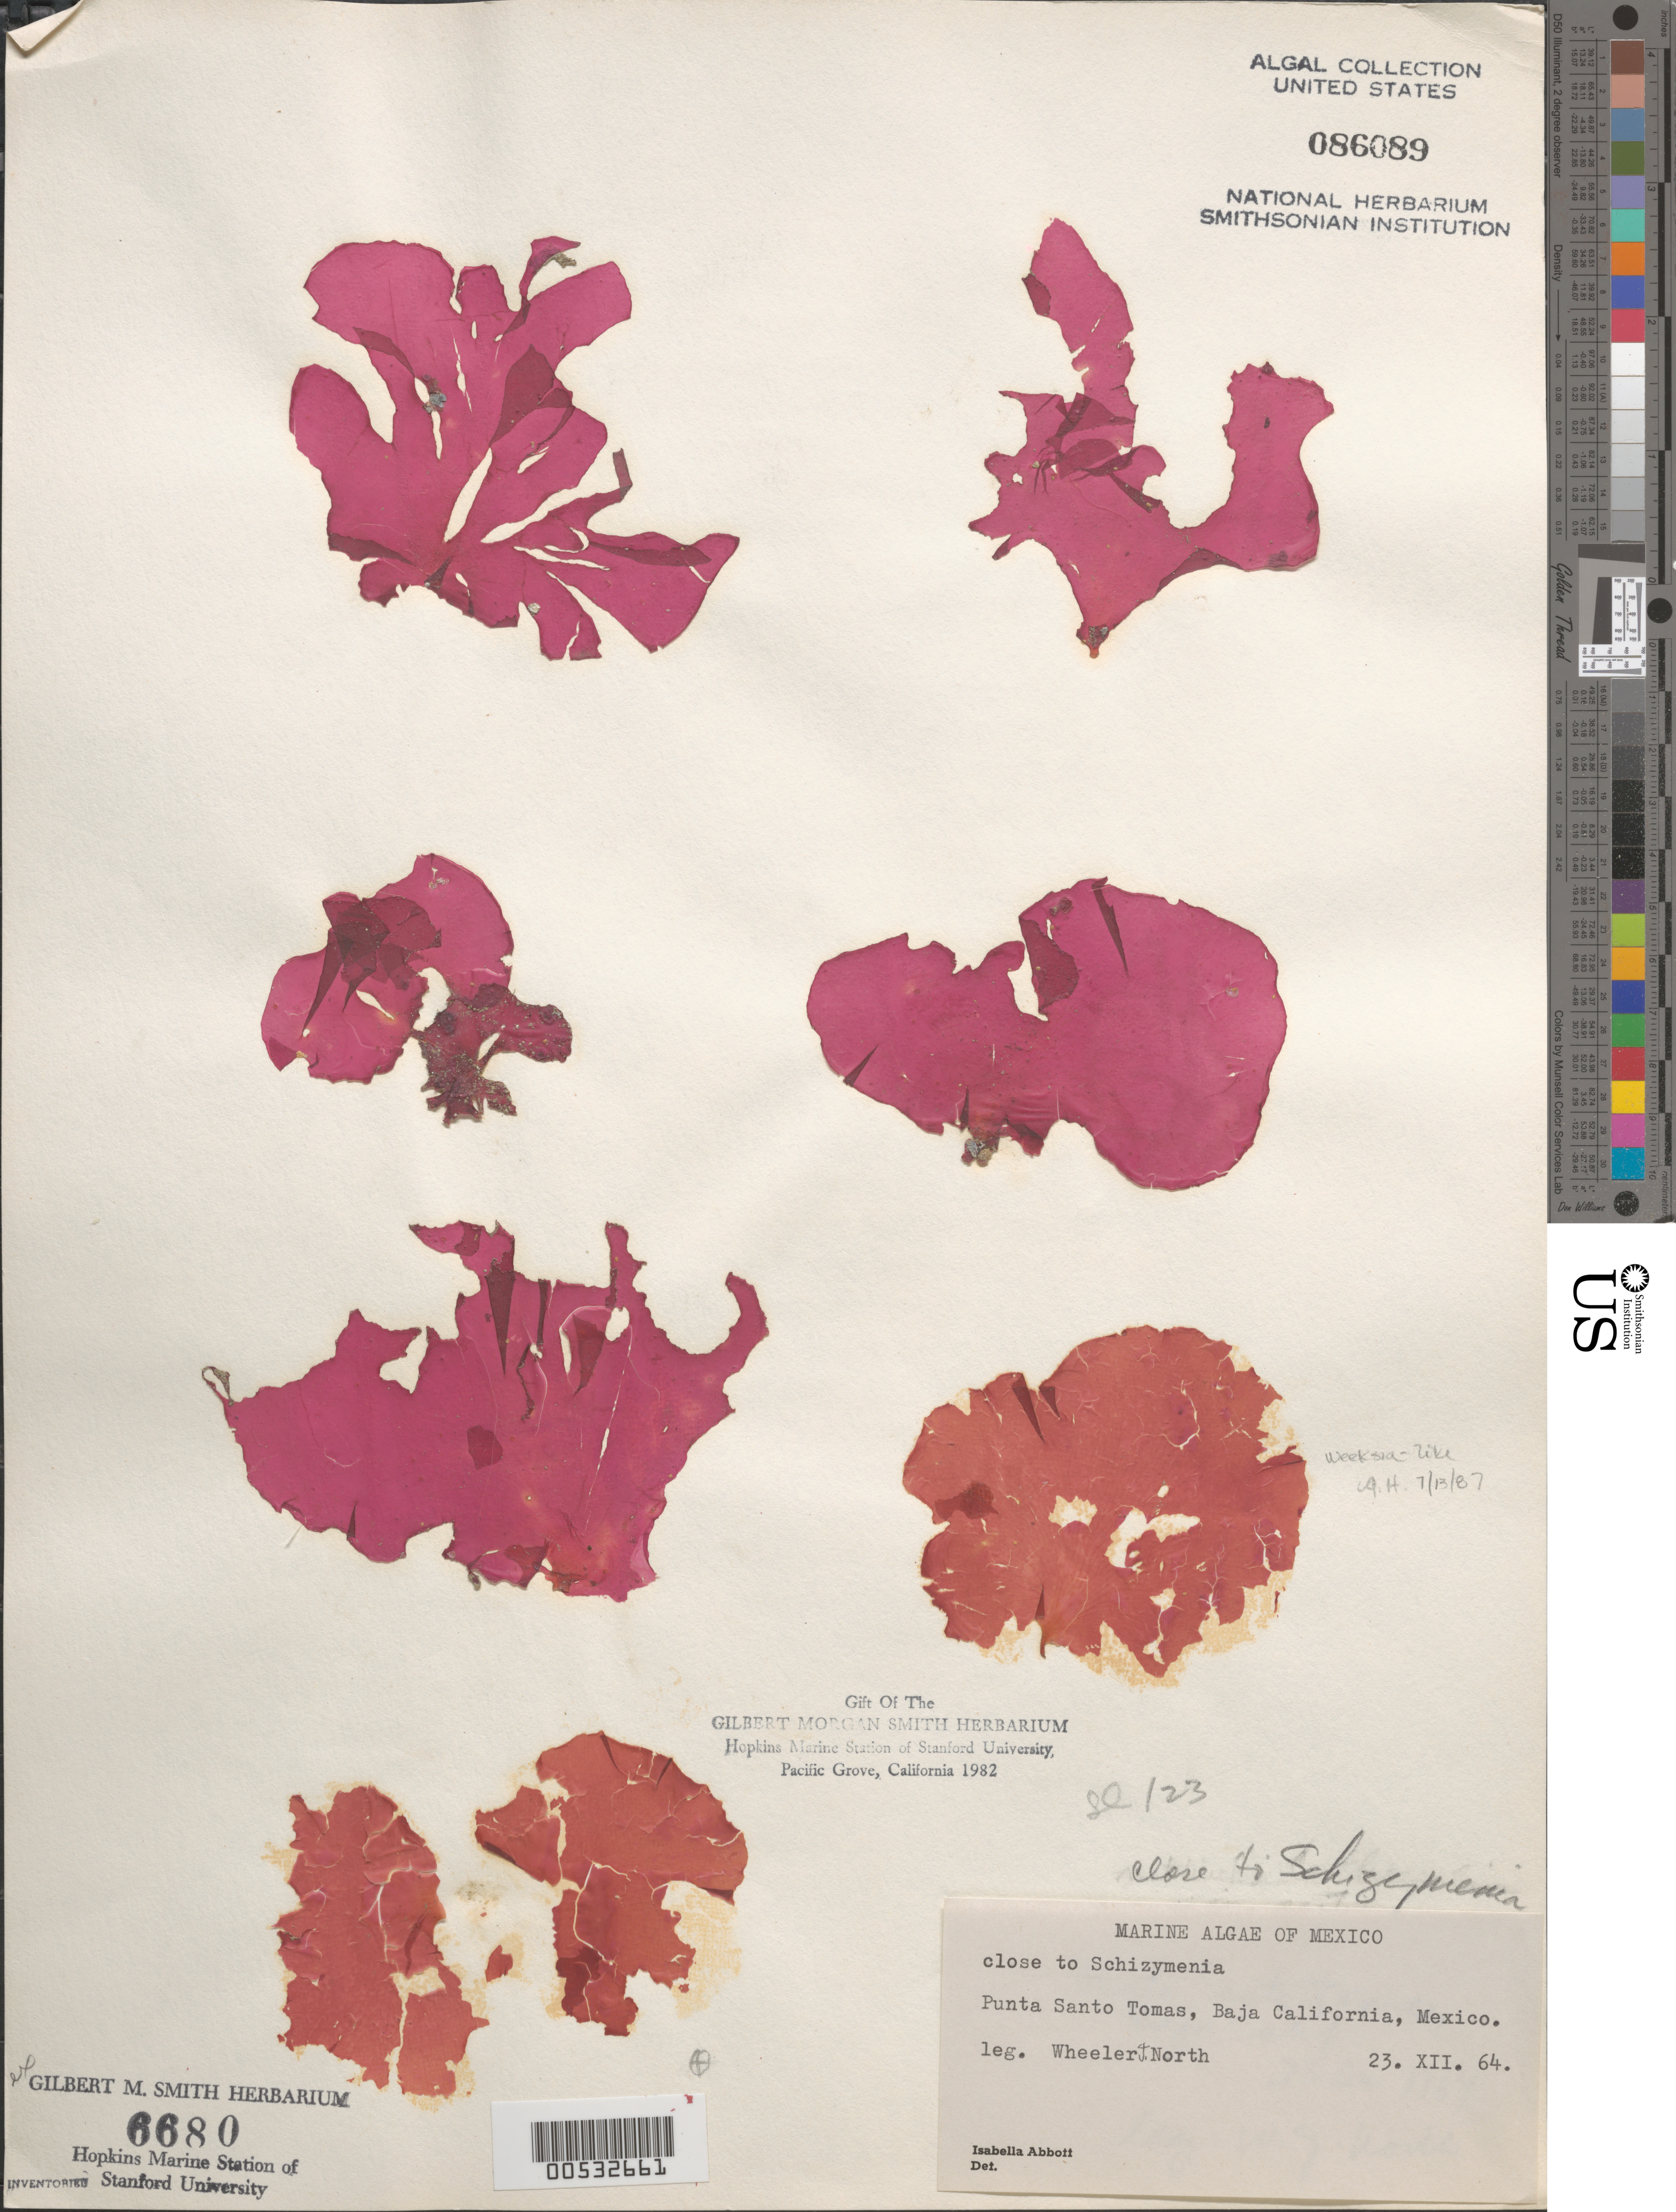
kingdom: Plantae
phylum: Rhodophyta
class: Florideophyceae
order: Nemastomatales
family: Schizymeniaceae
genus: Schizymenia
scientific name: Schizymenia sp.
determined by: Abbott, Isabella A.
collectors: W. North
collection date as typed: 23 Dec 1964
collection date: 1964-12-23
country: Mexico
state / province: Baja California Norte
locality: Punta Santo Tomas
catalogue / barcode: US 86089